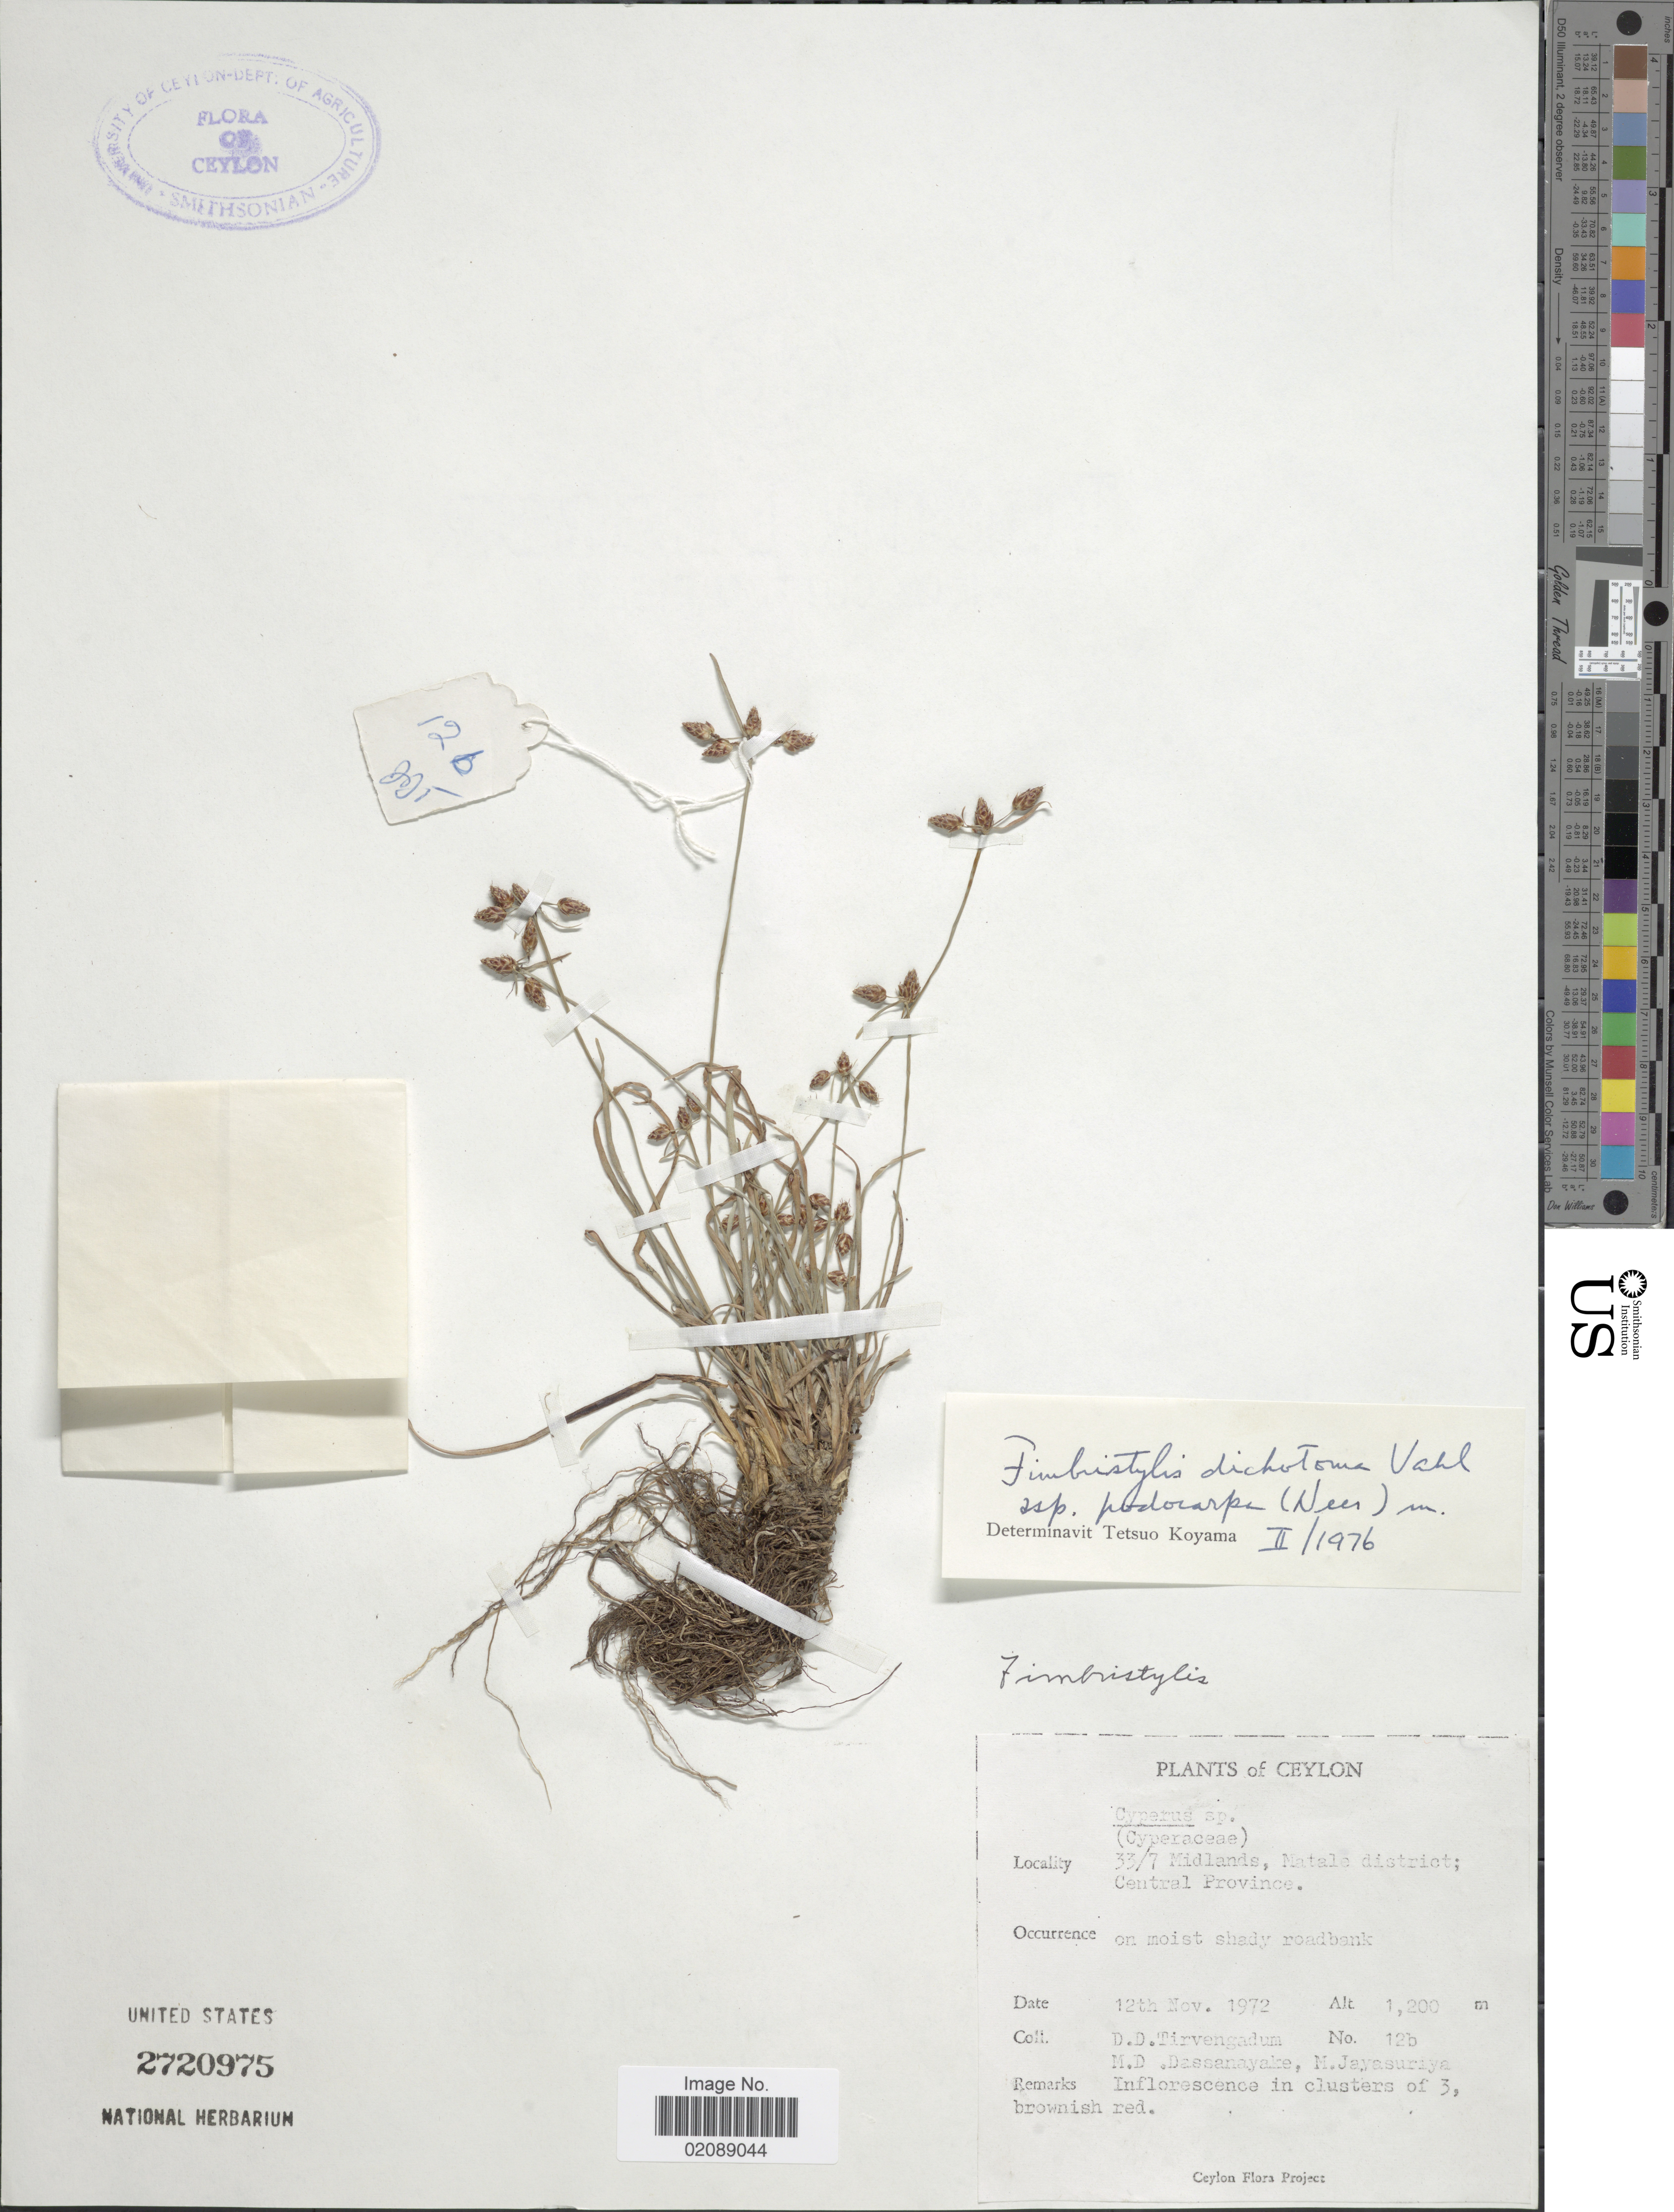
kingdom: Plantae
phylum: Tracheophyta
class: Liliopsida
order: Poales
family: Cyperaceae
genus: Fimbristylis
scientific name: Fimbristylis dichotoma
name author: (L.) Vahl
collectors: D. Tirvengadum, M. D. Dassanayake & M. Jayasuriya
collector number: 12b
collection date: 1972-11-12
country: Sri Lanka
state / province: Central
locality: Ceylon, 33/7 Midlands, Matale District;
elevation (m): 1200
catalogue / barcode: US 2720975